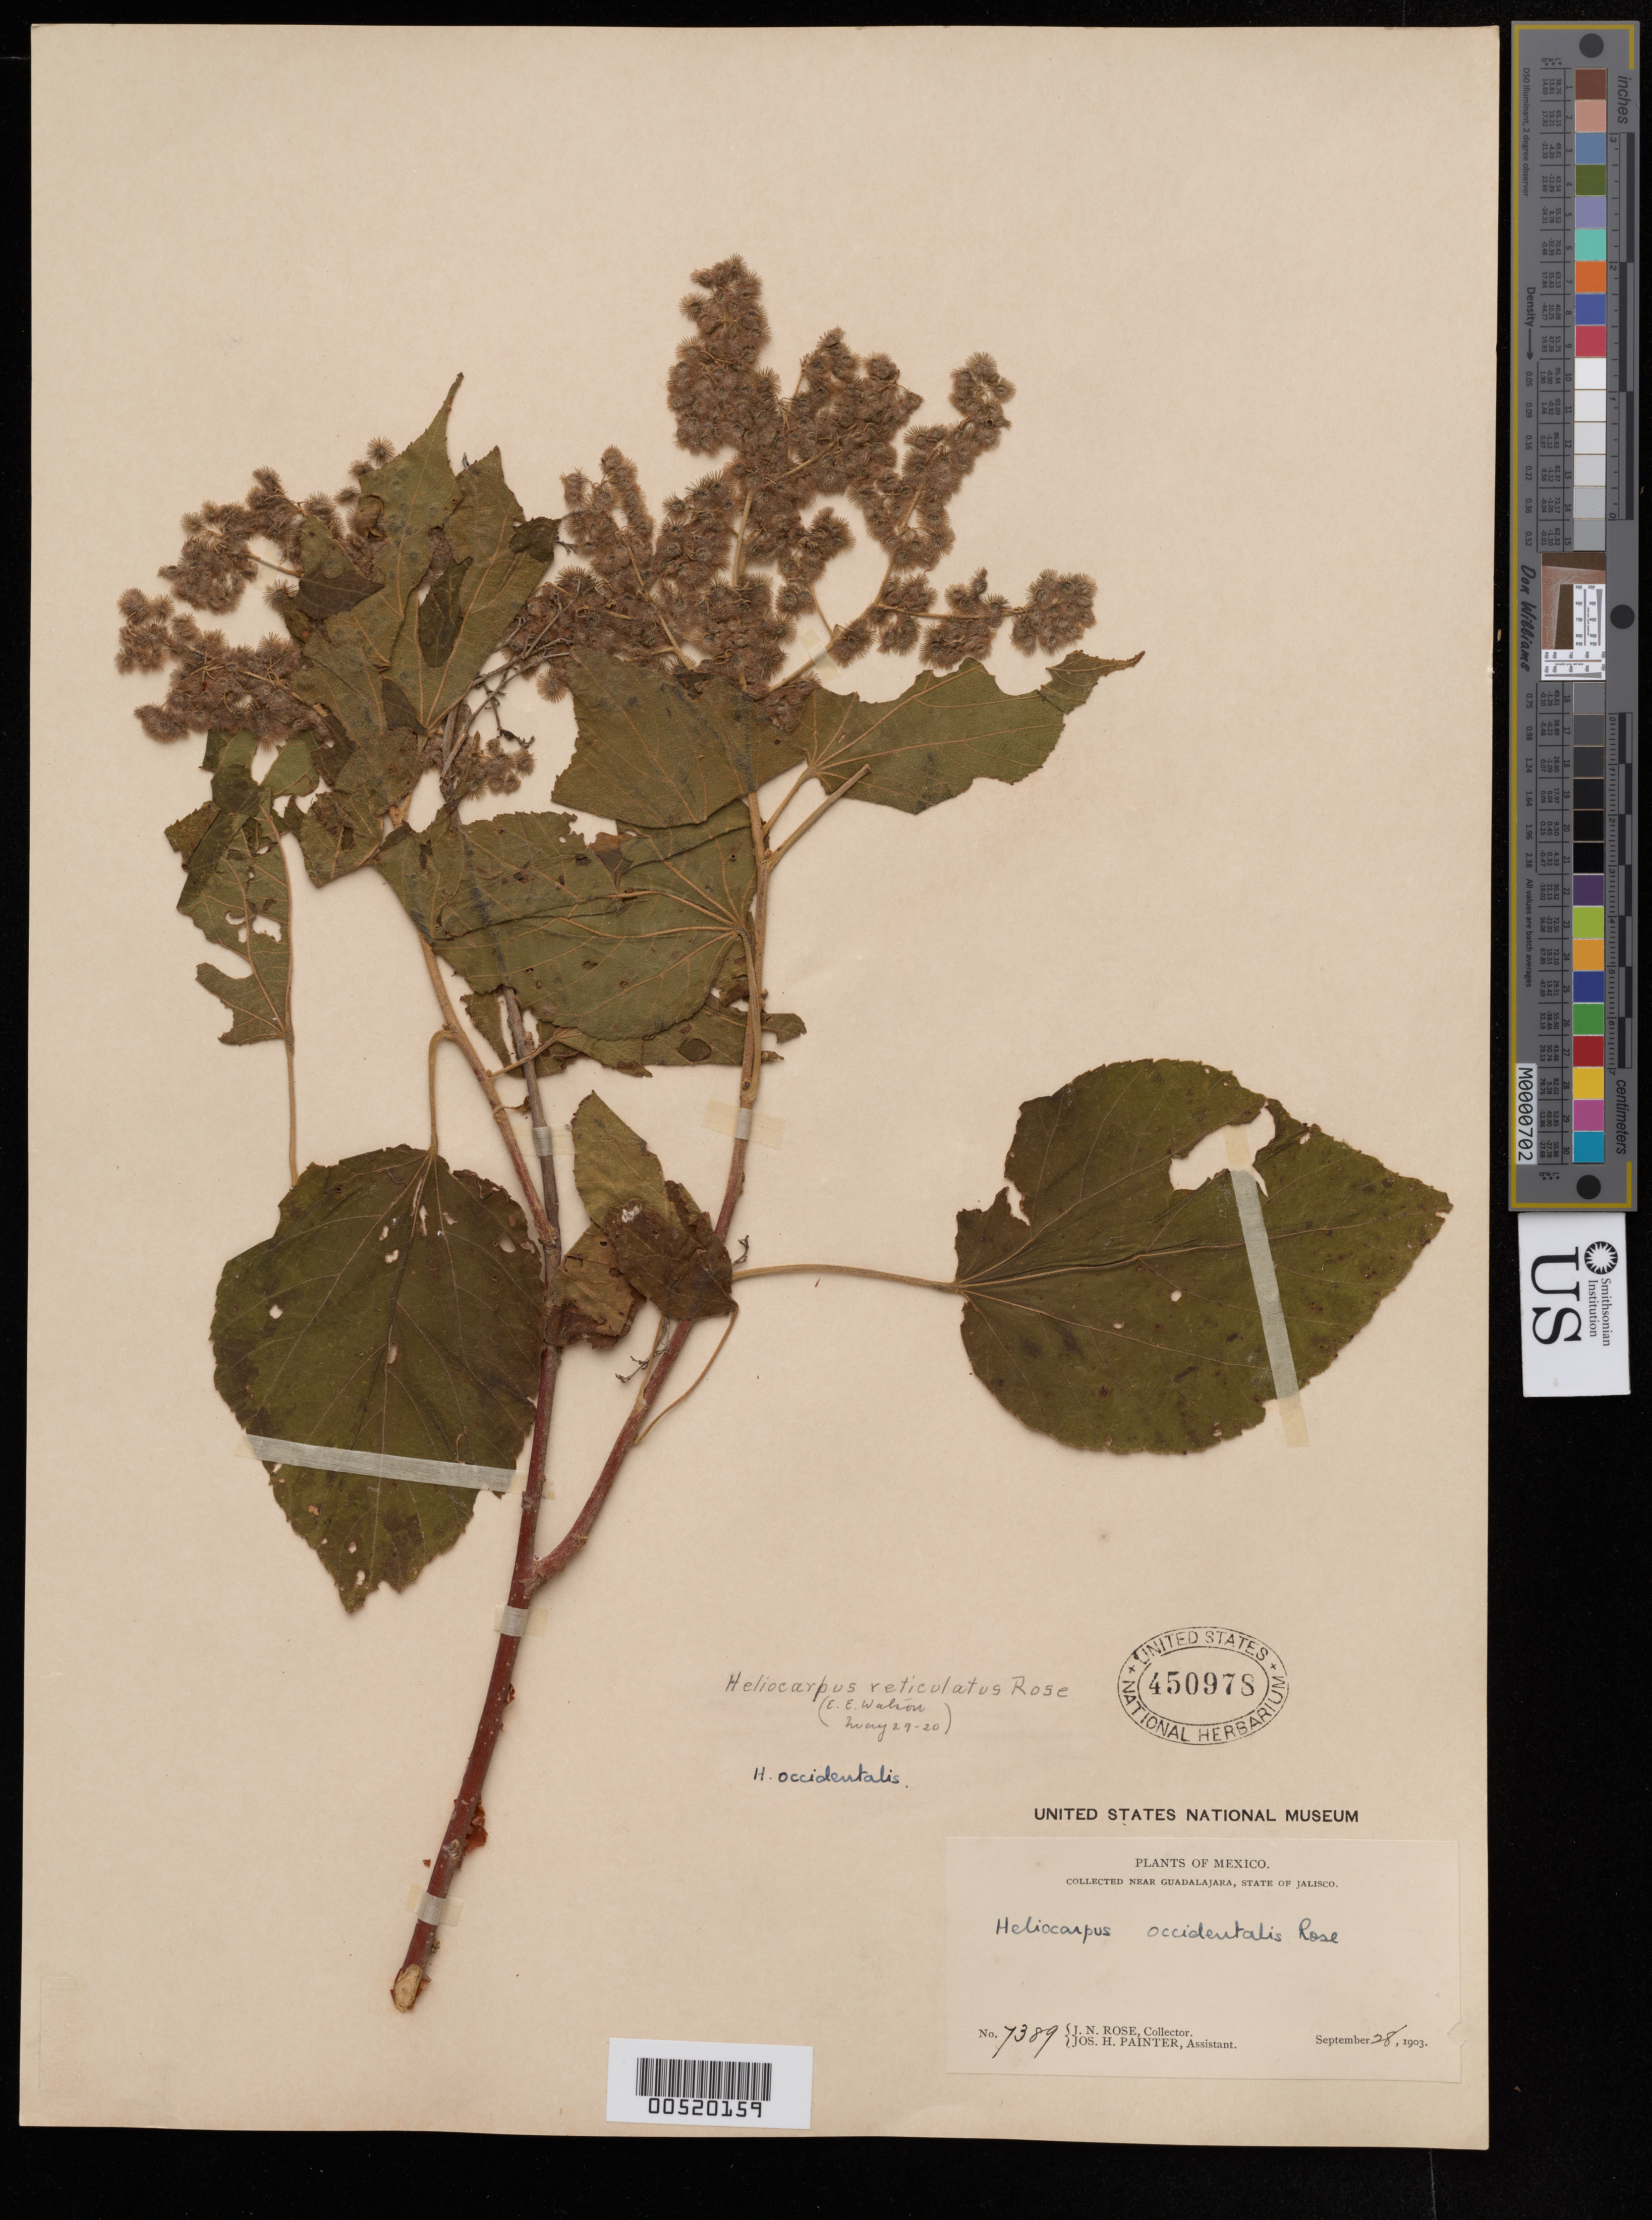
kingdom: Plantae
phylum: Tracheophyta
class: Magnoliopsida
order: Malvales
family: Malvaceae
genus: Heliocarpus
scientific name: Heliocarpus occidentalis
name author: Rose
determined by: Watson, E. E.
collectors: J. N. Rose & J. H. Painter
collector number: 7389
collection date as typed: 28 Sep 1903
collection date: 1903-09-28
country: Mexico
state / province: Jalisco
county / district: Guadalajara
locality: Near Guadalajara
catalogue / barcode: US 450978